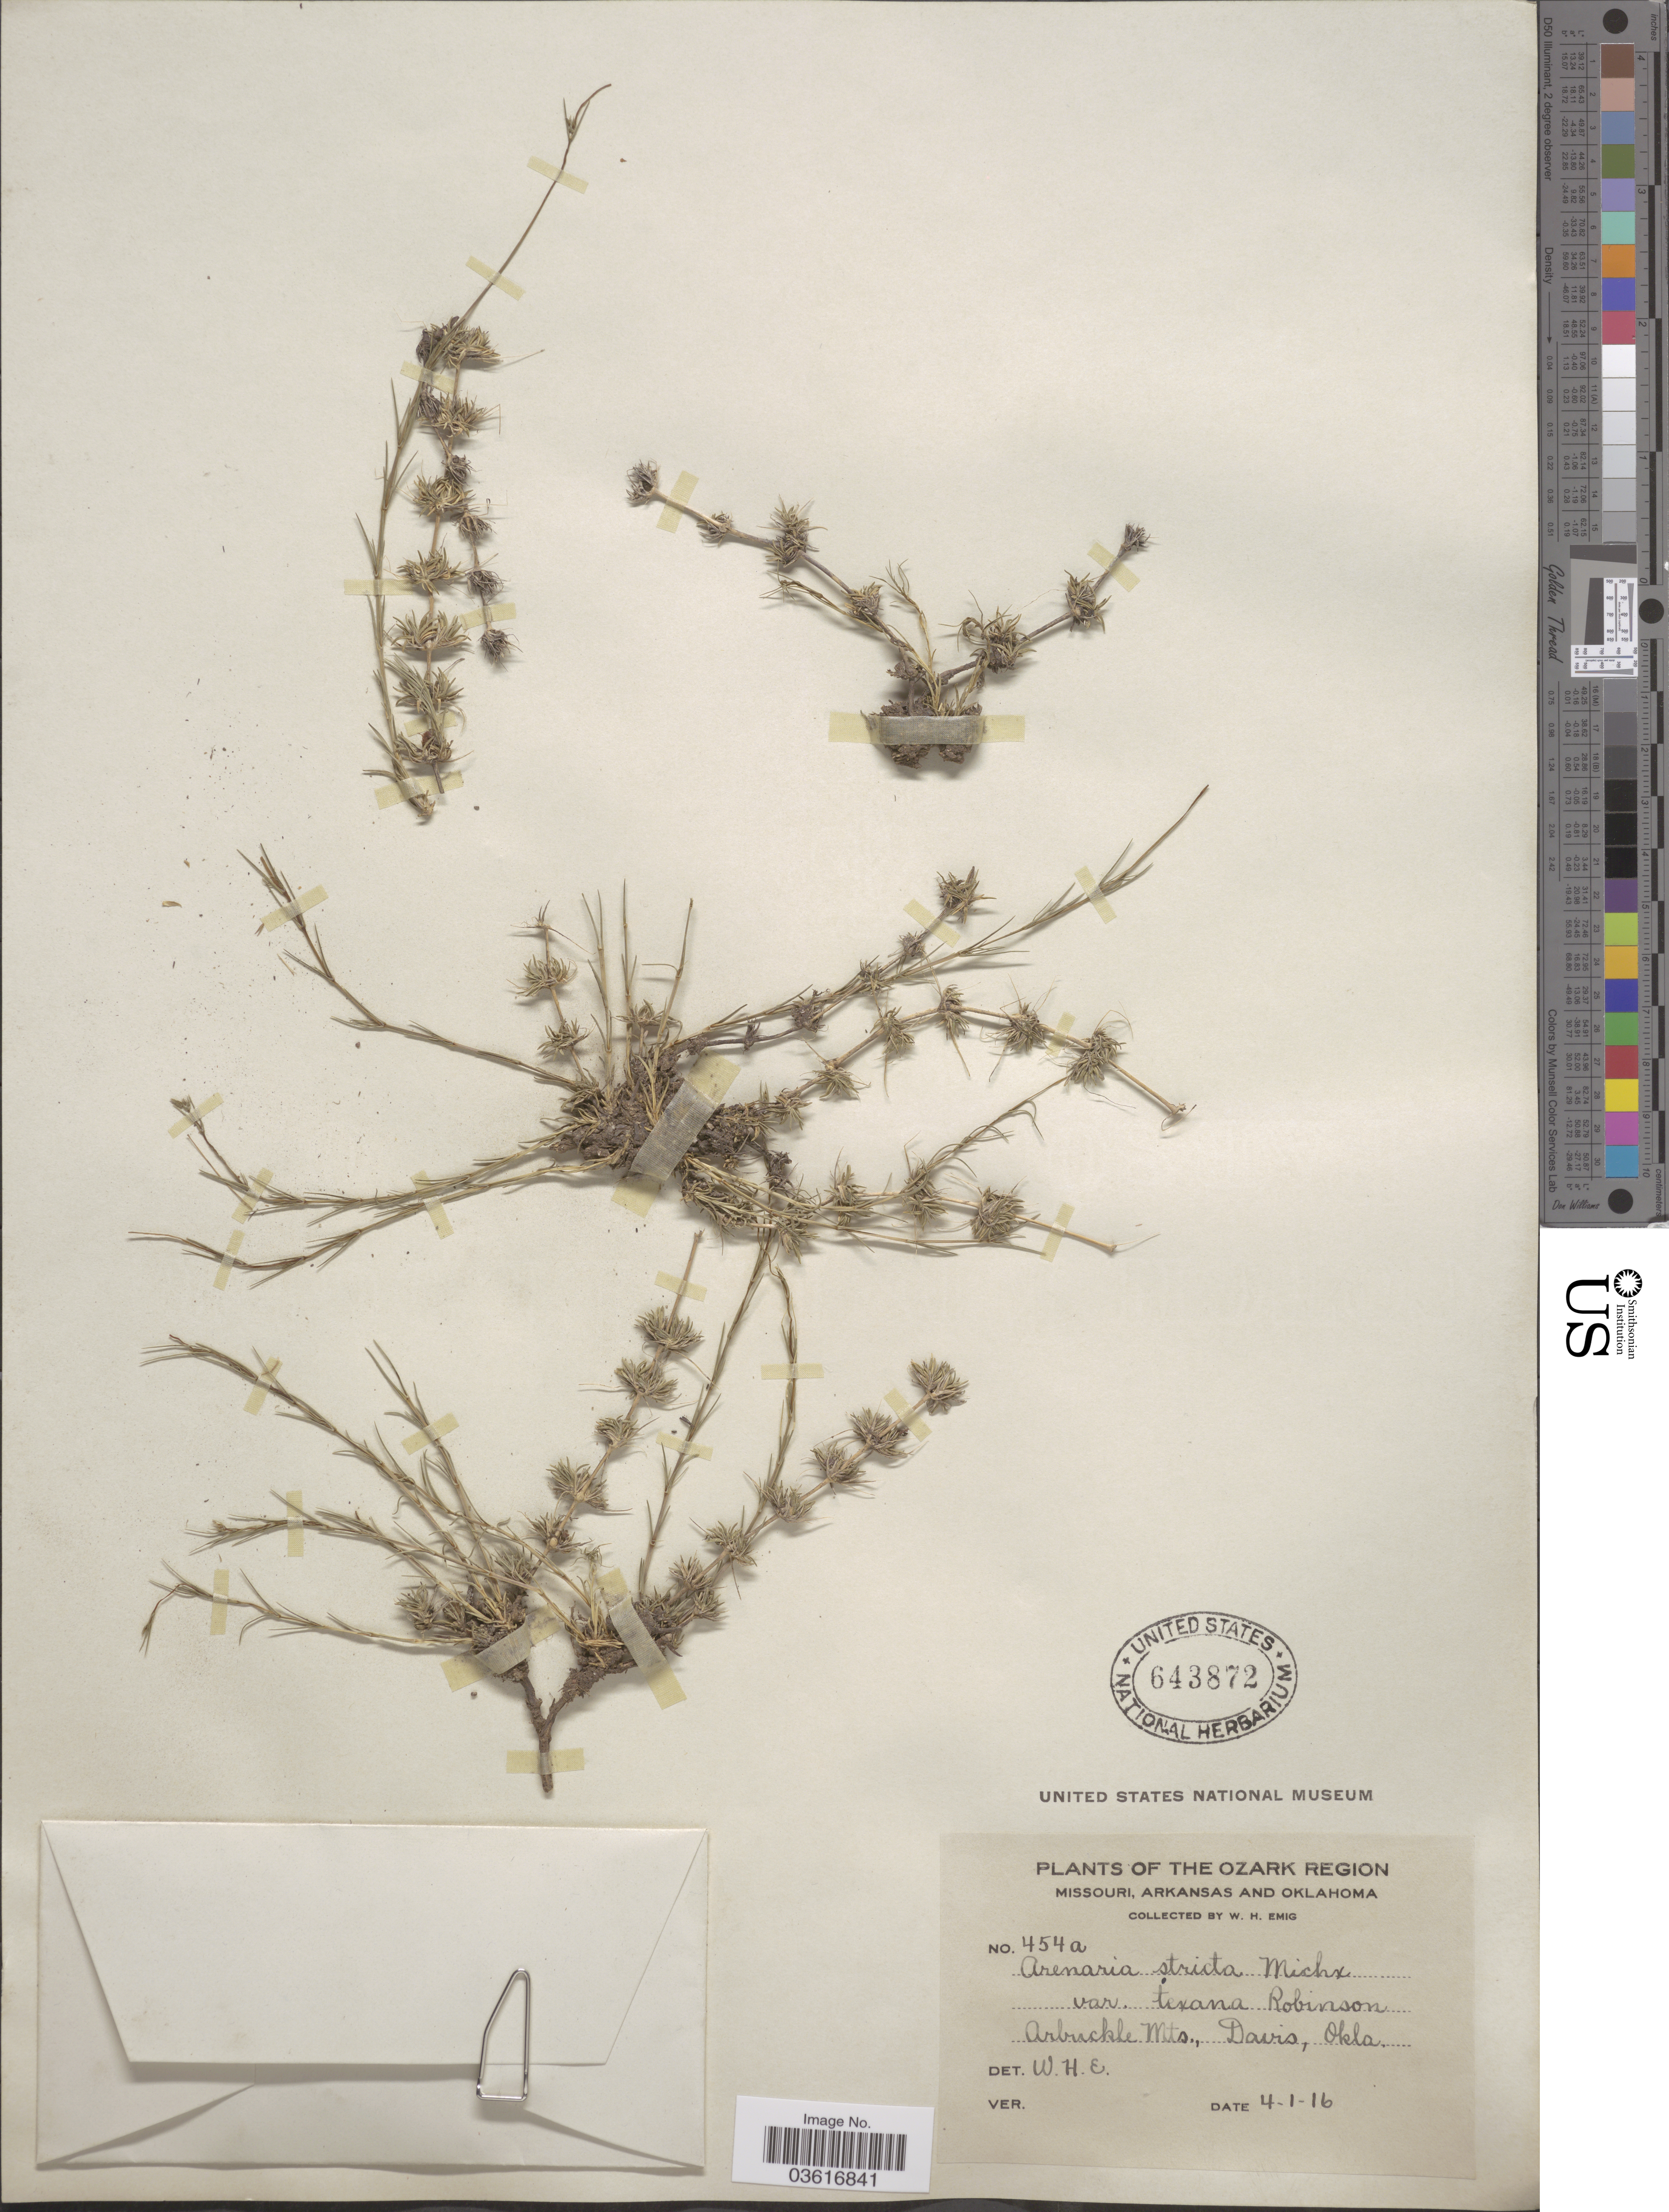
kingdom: Plantae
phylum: Tracheophyta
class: Magnoliopsida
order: Caryophyllales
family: Caryophyllaceae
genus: Minuartia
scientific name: Minuartia stricta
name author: (Sw.) Hiern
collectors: W. H. Emig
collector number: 454a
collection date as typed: Transcribed d/m/y: 1/4/16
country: United States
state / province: Oklahoma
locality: Ozark Region. Arbuckle Mts., Davis.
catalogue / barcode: US 643872